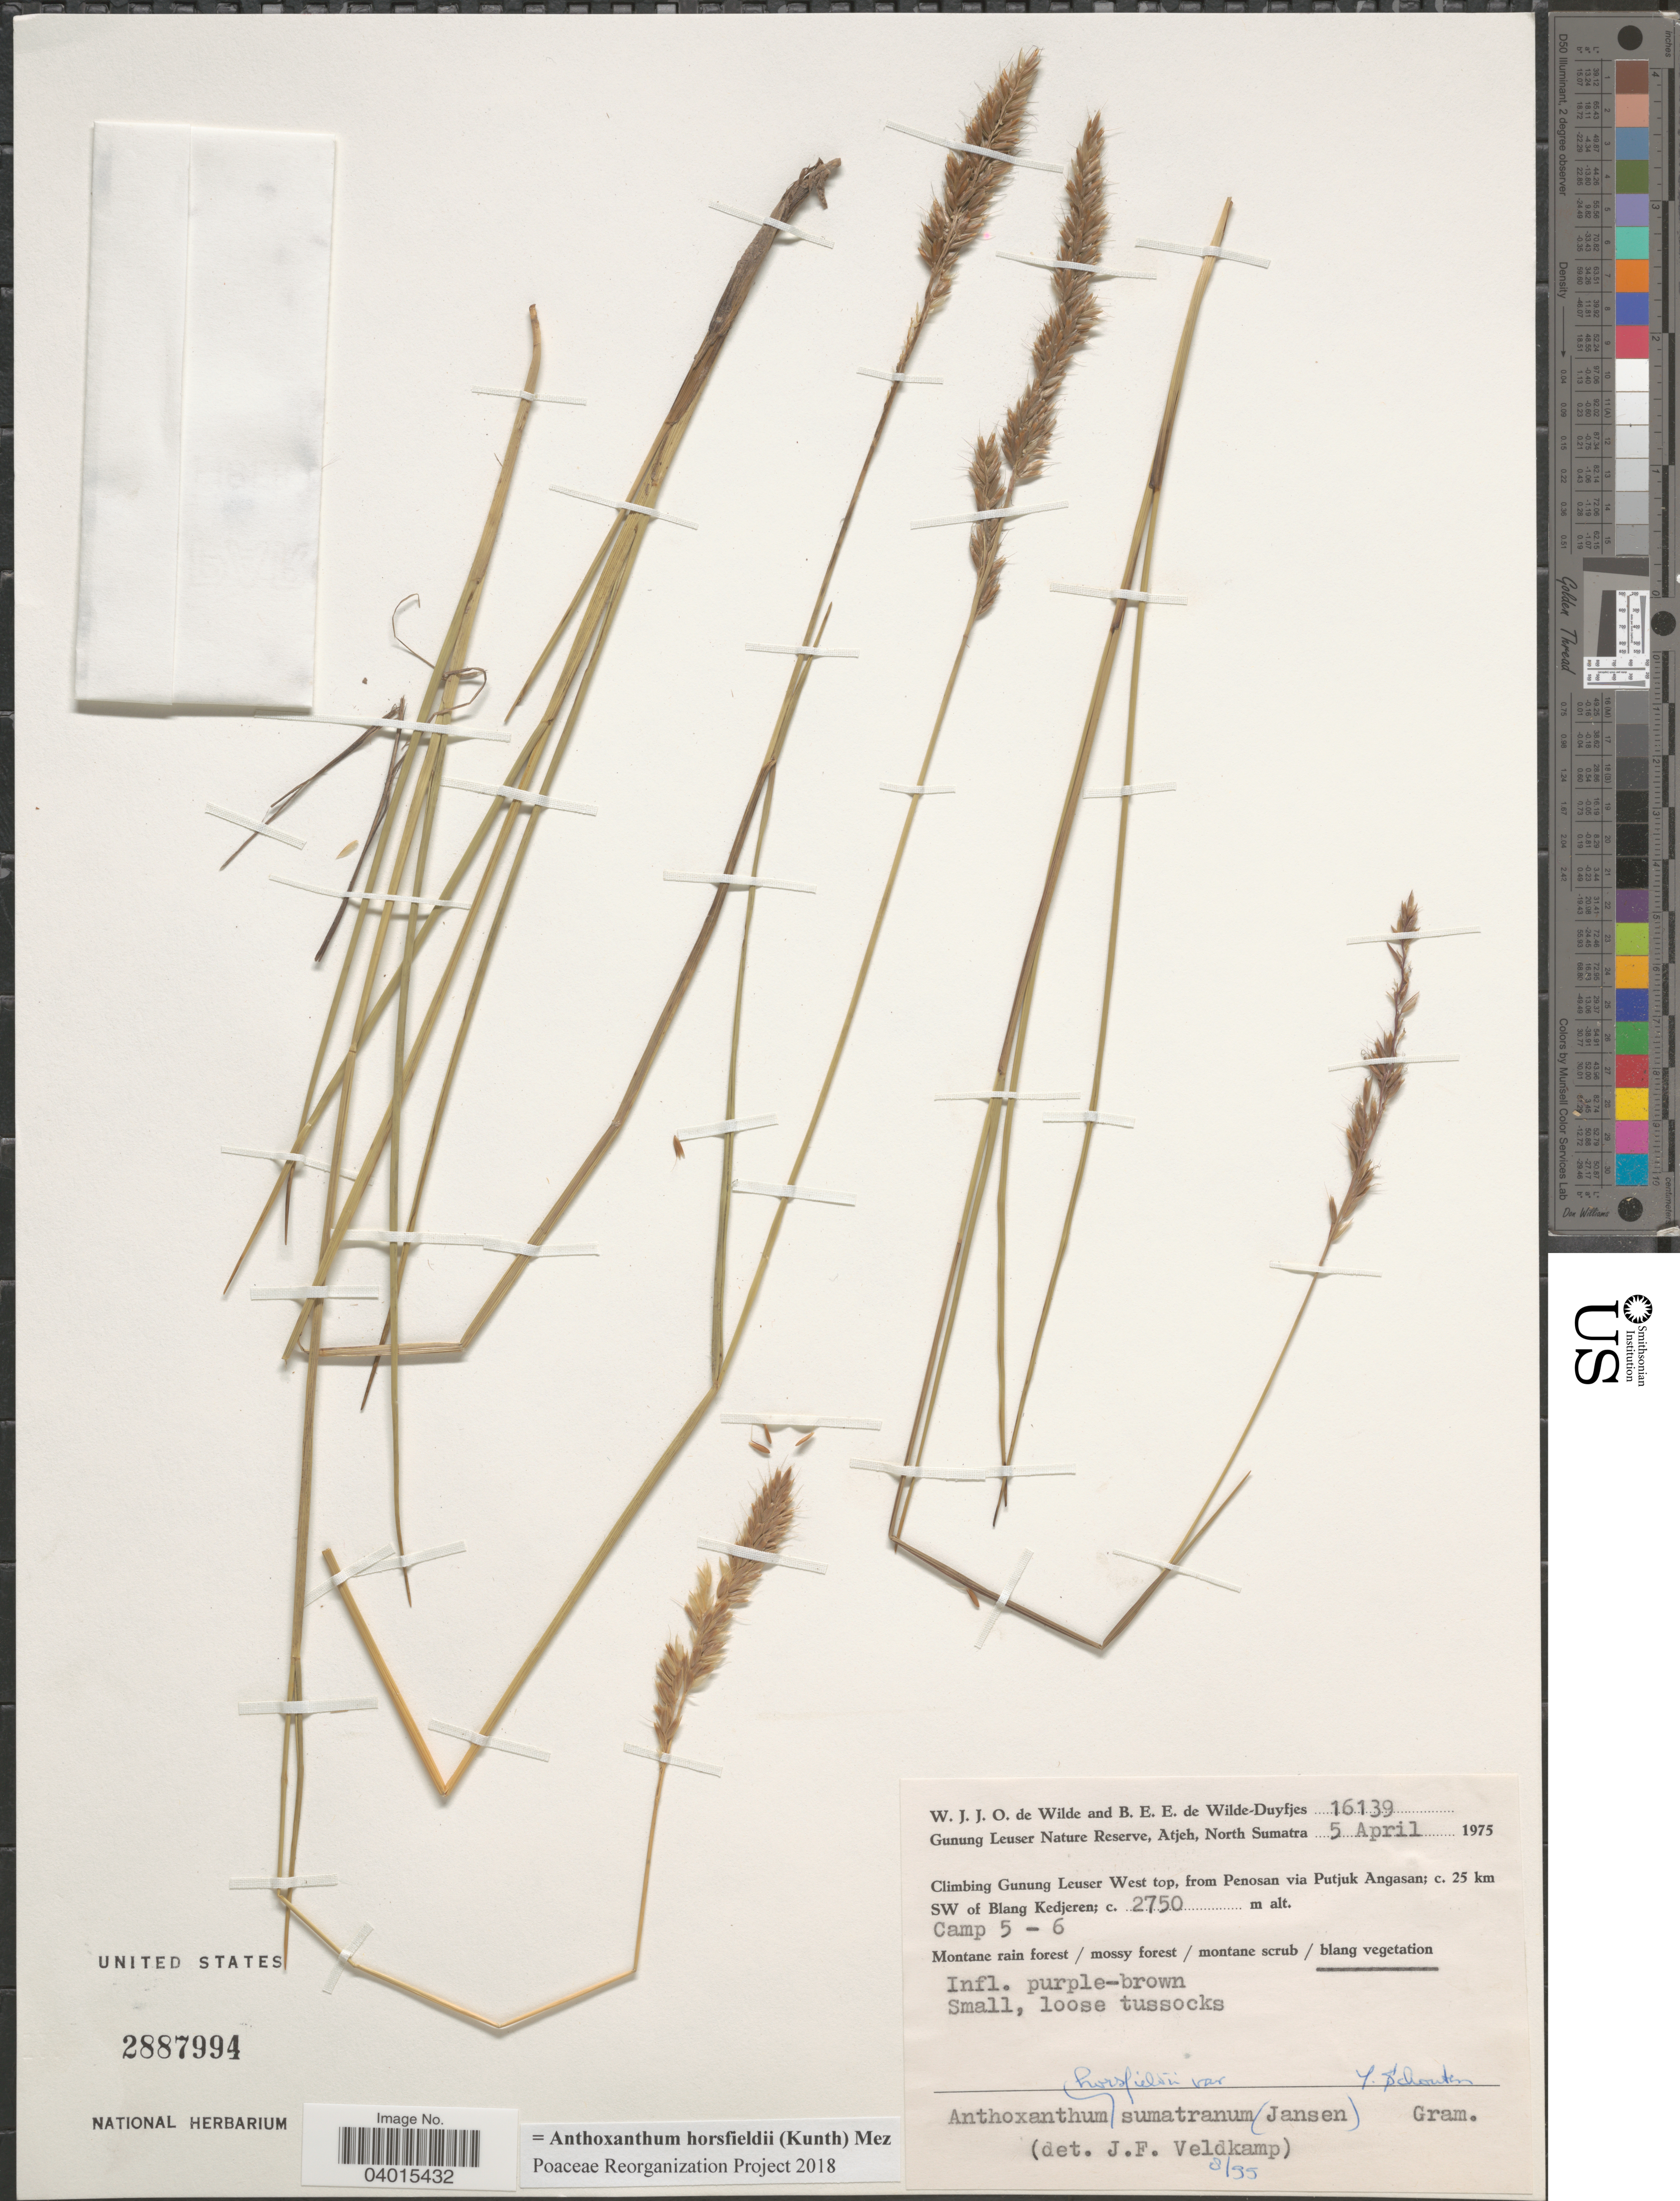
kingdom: Plantae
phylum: Tracheophyta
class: Liliopsida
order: Poales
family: Poaceae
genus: Anthoxanthum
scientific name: Anthoxanthum horsfieldii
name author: (Benn.) Mez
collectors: W. J. de Wilde & B. E. de Wilde-Duyfjes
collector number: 16139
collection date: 1975-04-05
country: Indonesia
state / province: Sumatra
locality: Gunung Leuser Nature Reserve, Atjeh, North Sumatra. Climbing Gunung Leuser West top, from Penosan via Putjuk Angasan; c. 25 km SW of Blang Kedjeren. Camp 5-6.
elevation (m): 2750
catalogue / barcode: US 2887994